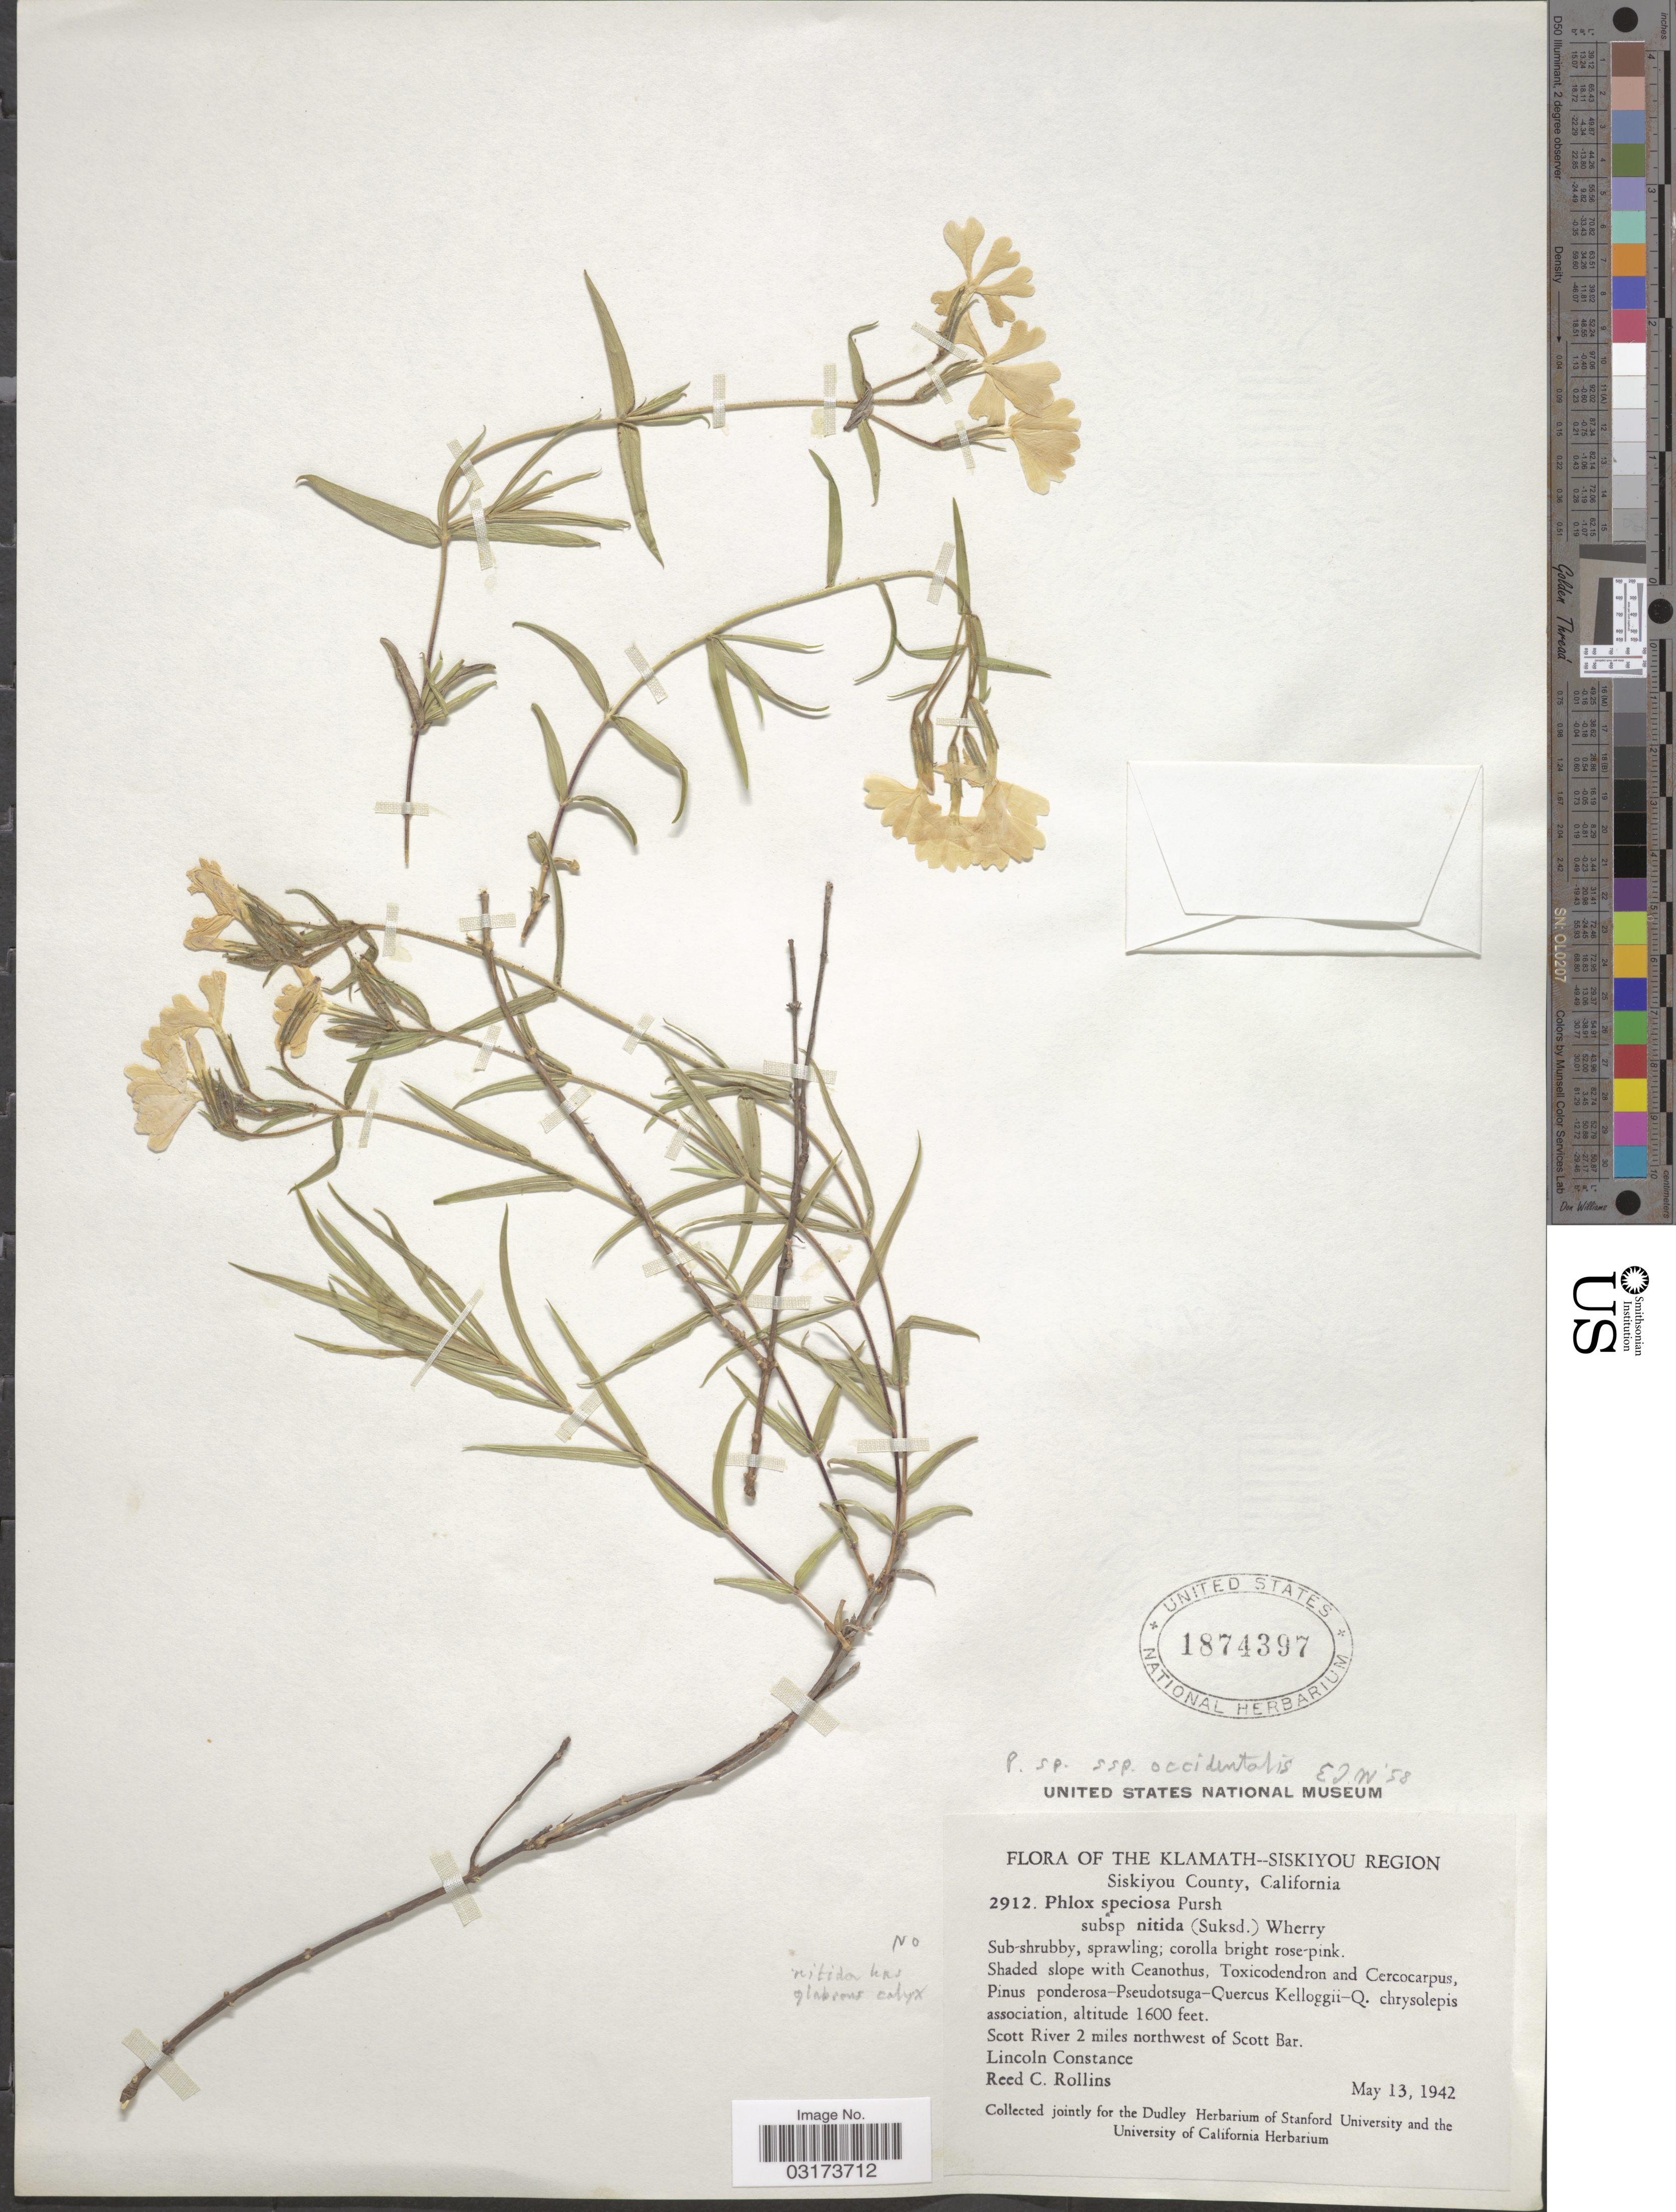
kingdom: Plantae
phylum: Tracheophyta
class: Magnoliopsida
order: Ericales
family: Polemoniaceae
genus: Phlox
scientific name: Phlox speciosa subsp. occidentalis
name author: (Durand ex Torr.) Wherry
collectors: L. Constance & R. C. Rollins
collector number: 2912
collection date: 1942-05-13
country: United States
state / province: California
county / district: Siskiyou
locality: Klamath - Siskiyou Region. Siskiyou County. Scott River 2 miles northwest of Scott Bar.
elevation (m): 488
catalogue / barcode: US 1874397